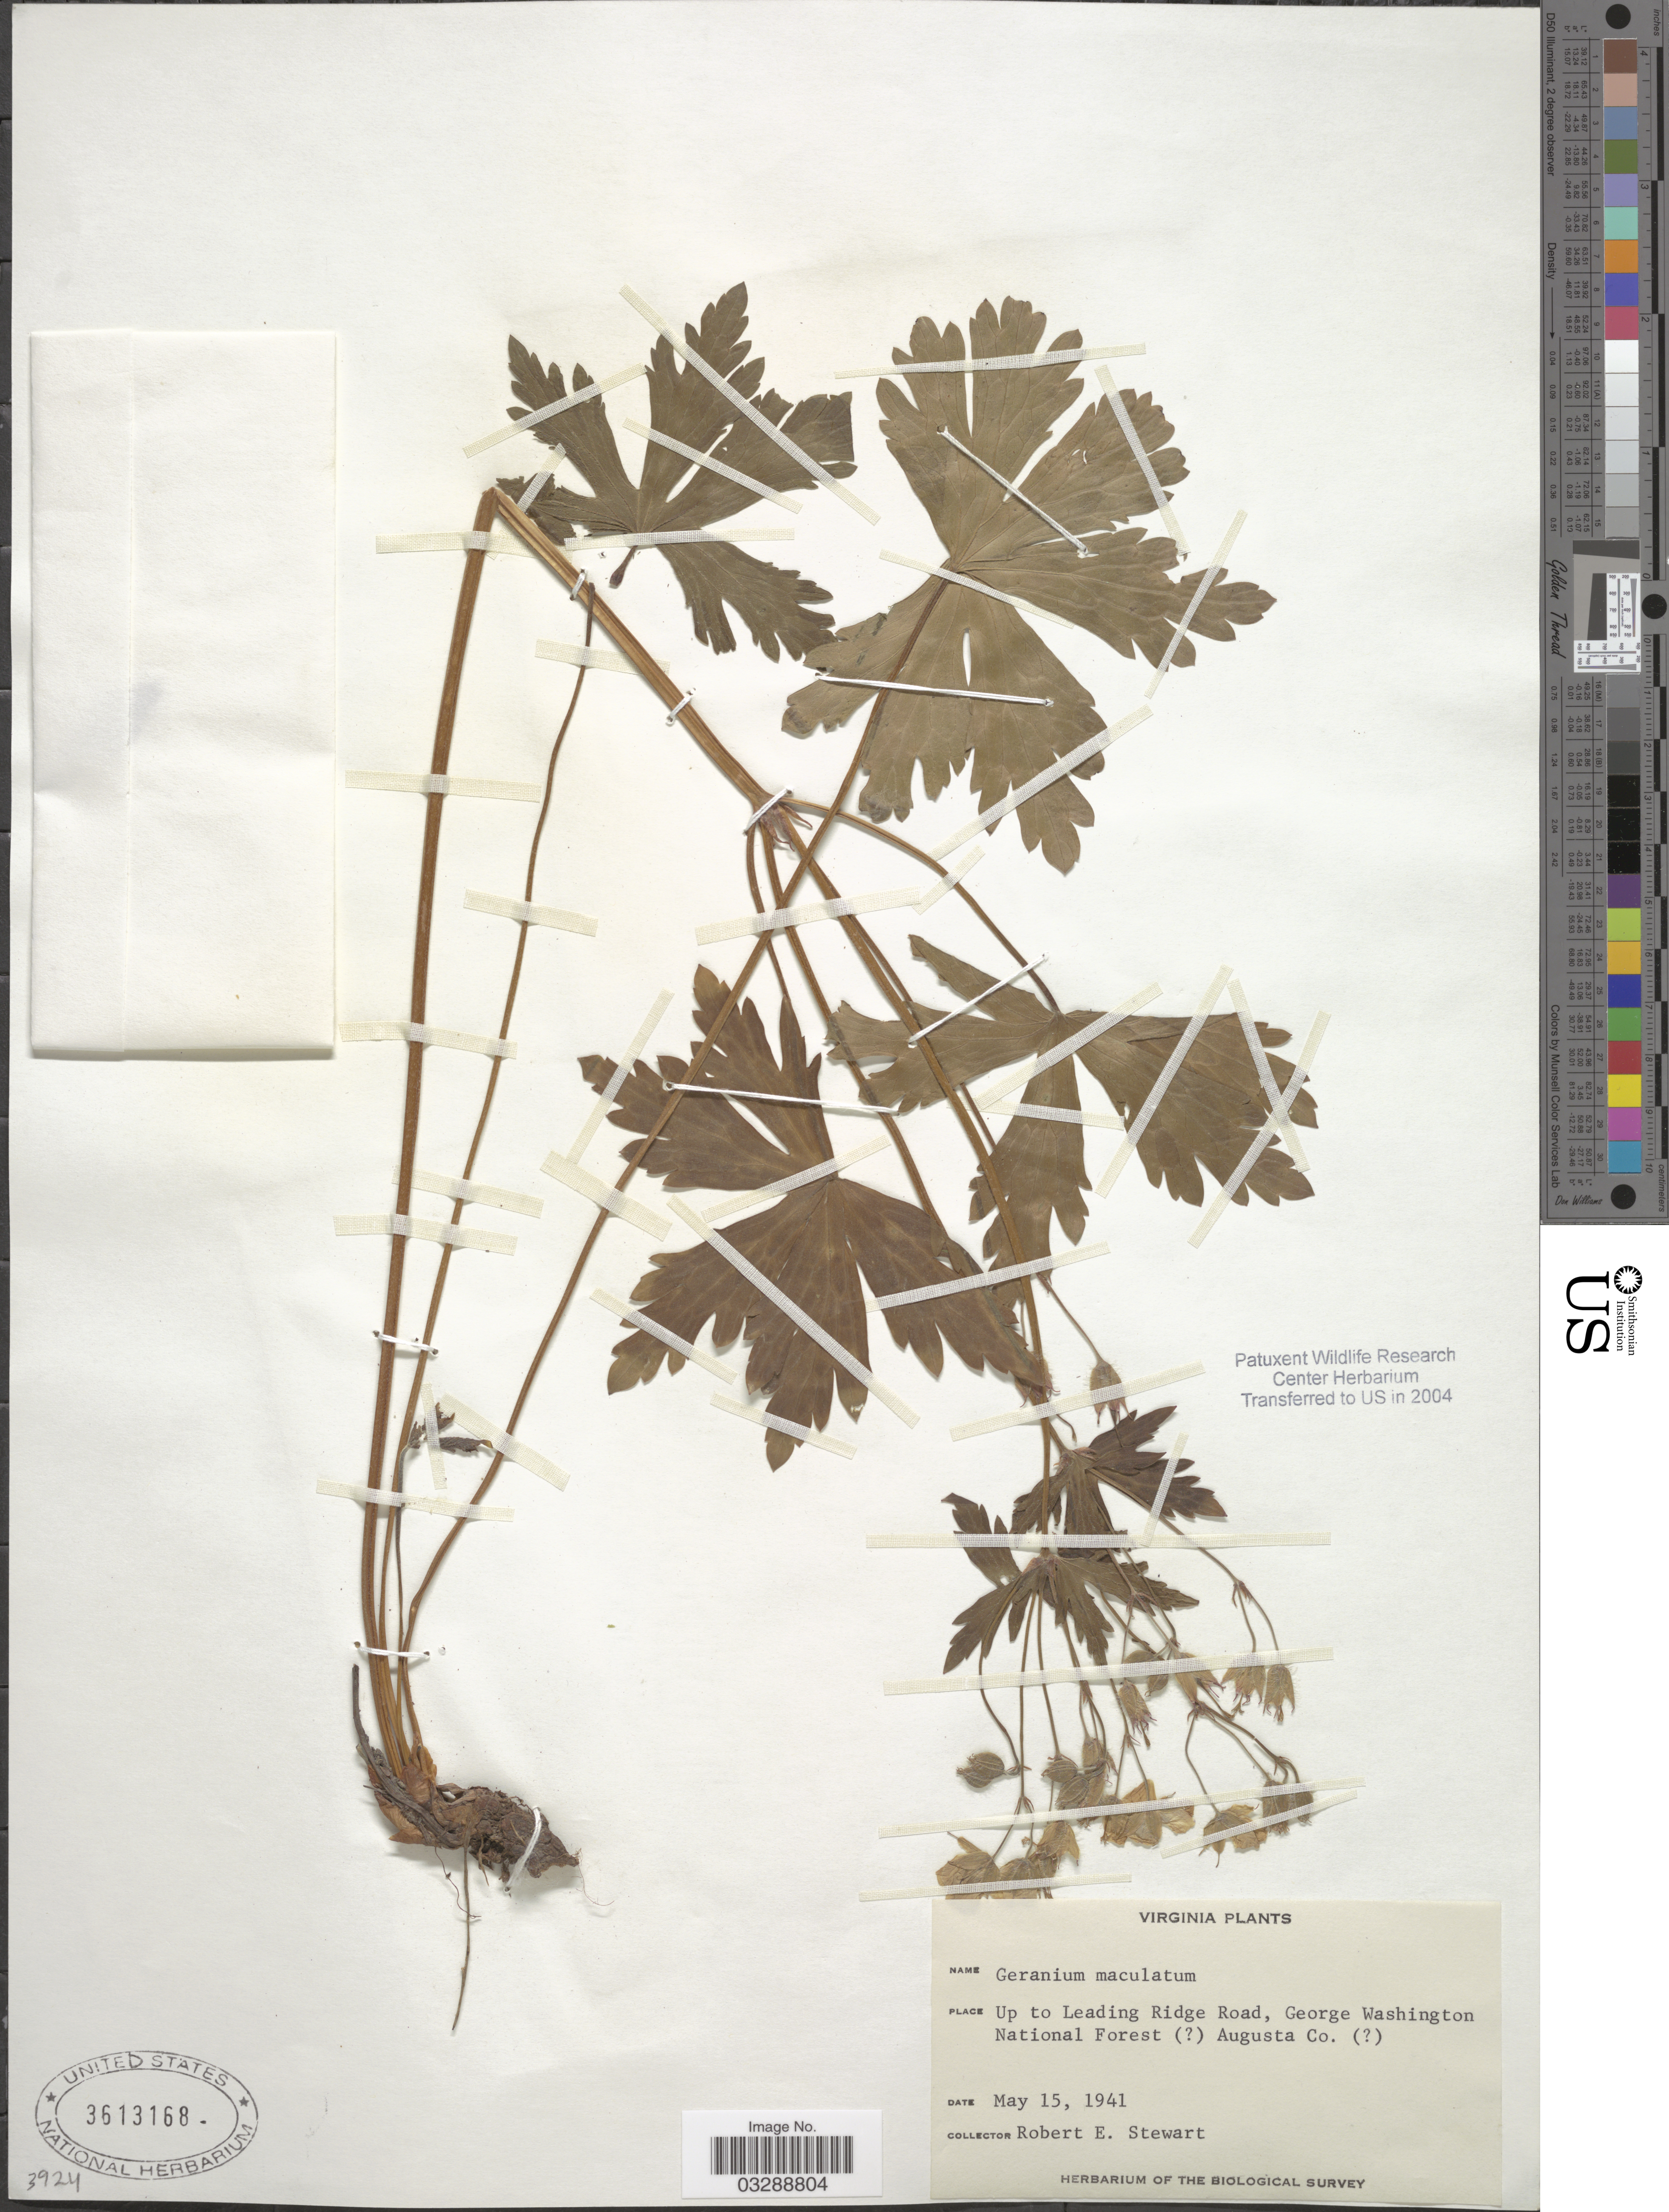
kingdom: Plantae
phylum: Tracheophyta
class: Magnoliopsida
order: Geraniales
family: Geraniaceae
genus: Geranium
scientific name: Geranium maculatum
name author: L.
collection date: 1941-05-15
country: United States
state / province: Virginia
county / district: Augusta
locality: Up to Leading Ridge Road, George Washington National Forest ( [unsure placement]) Augusta Co. ( [unsure placement])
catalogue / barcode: US 3613168